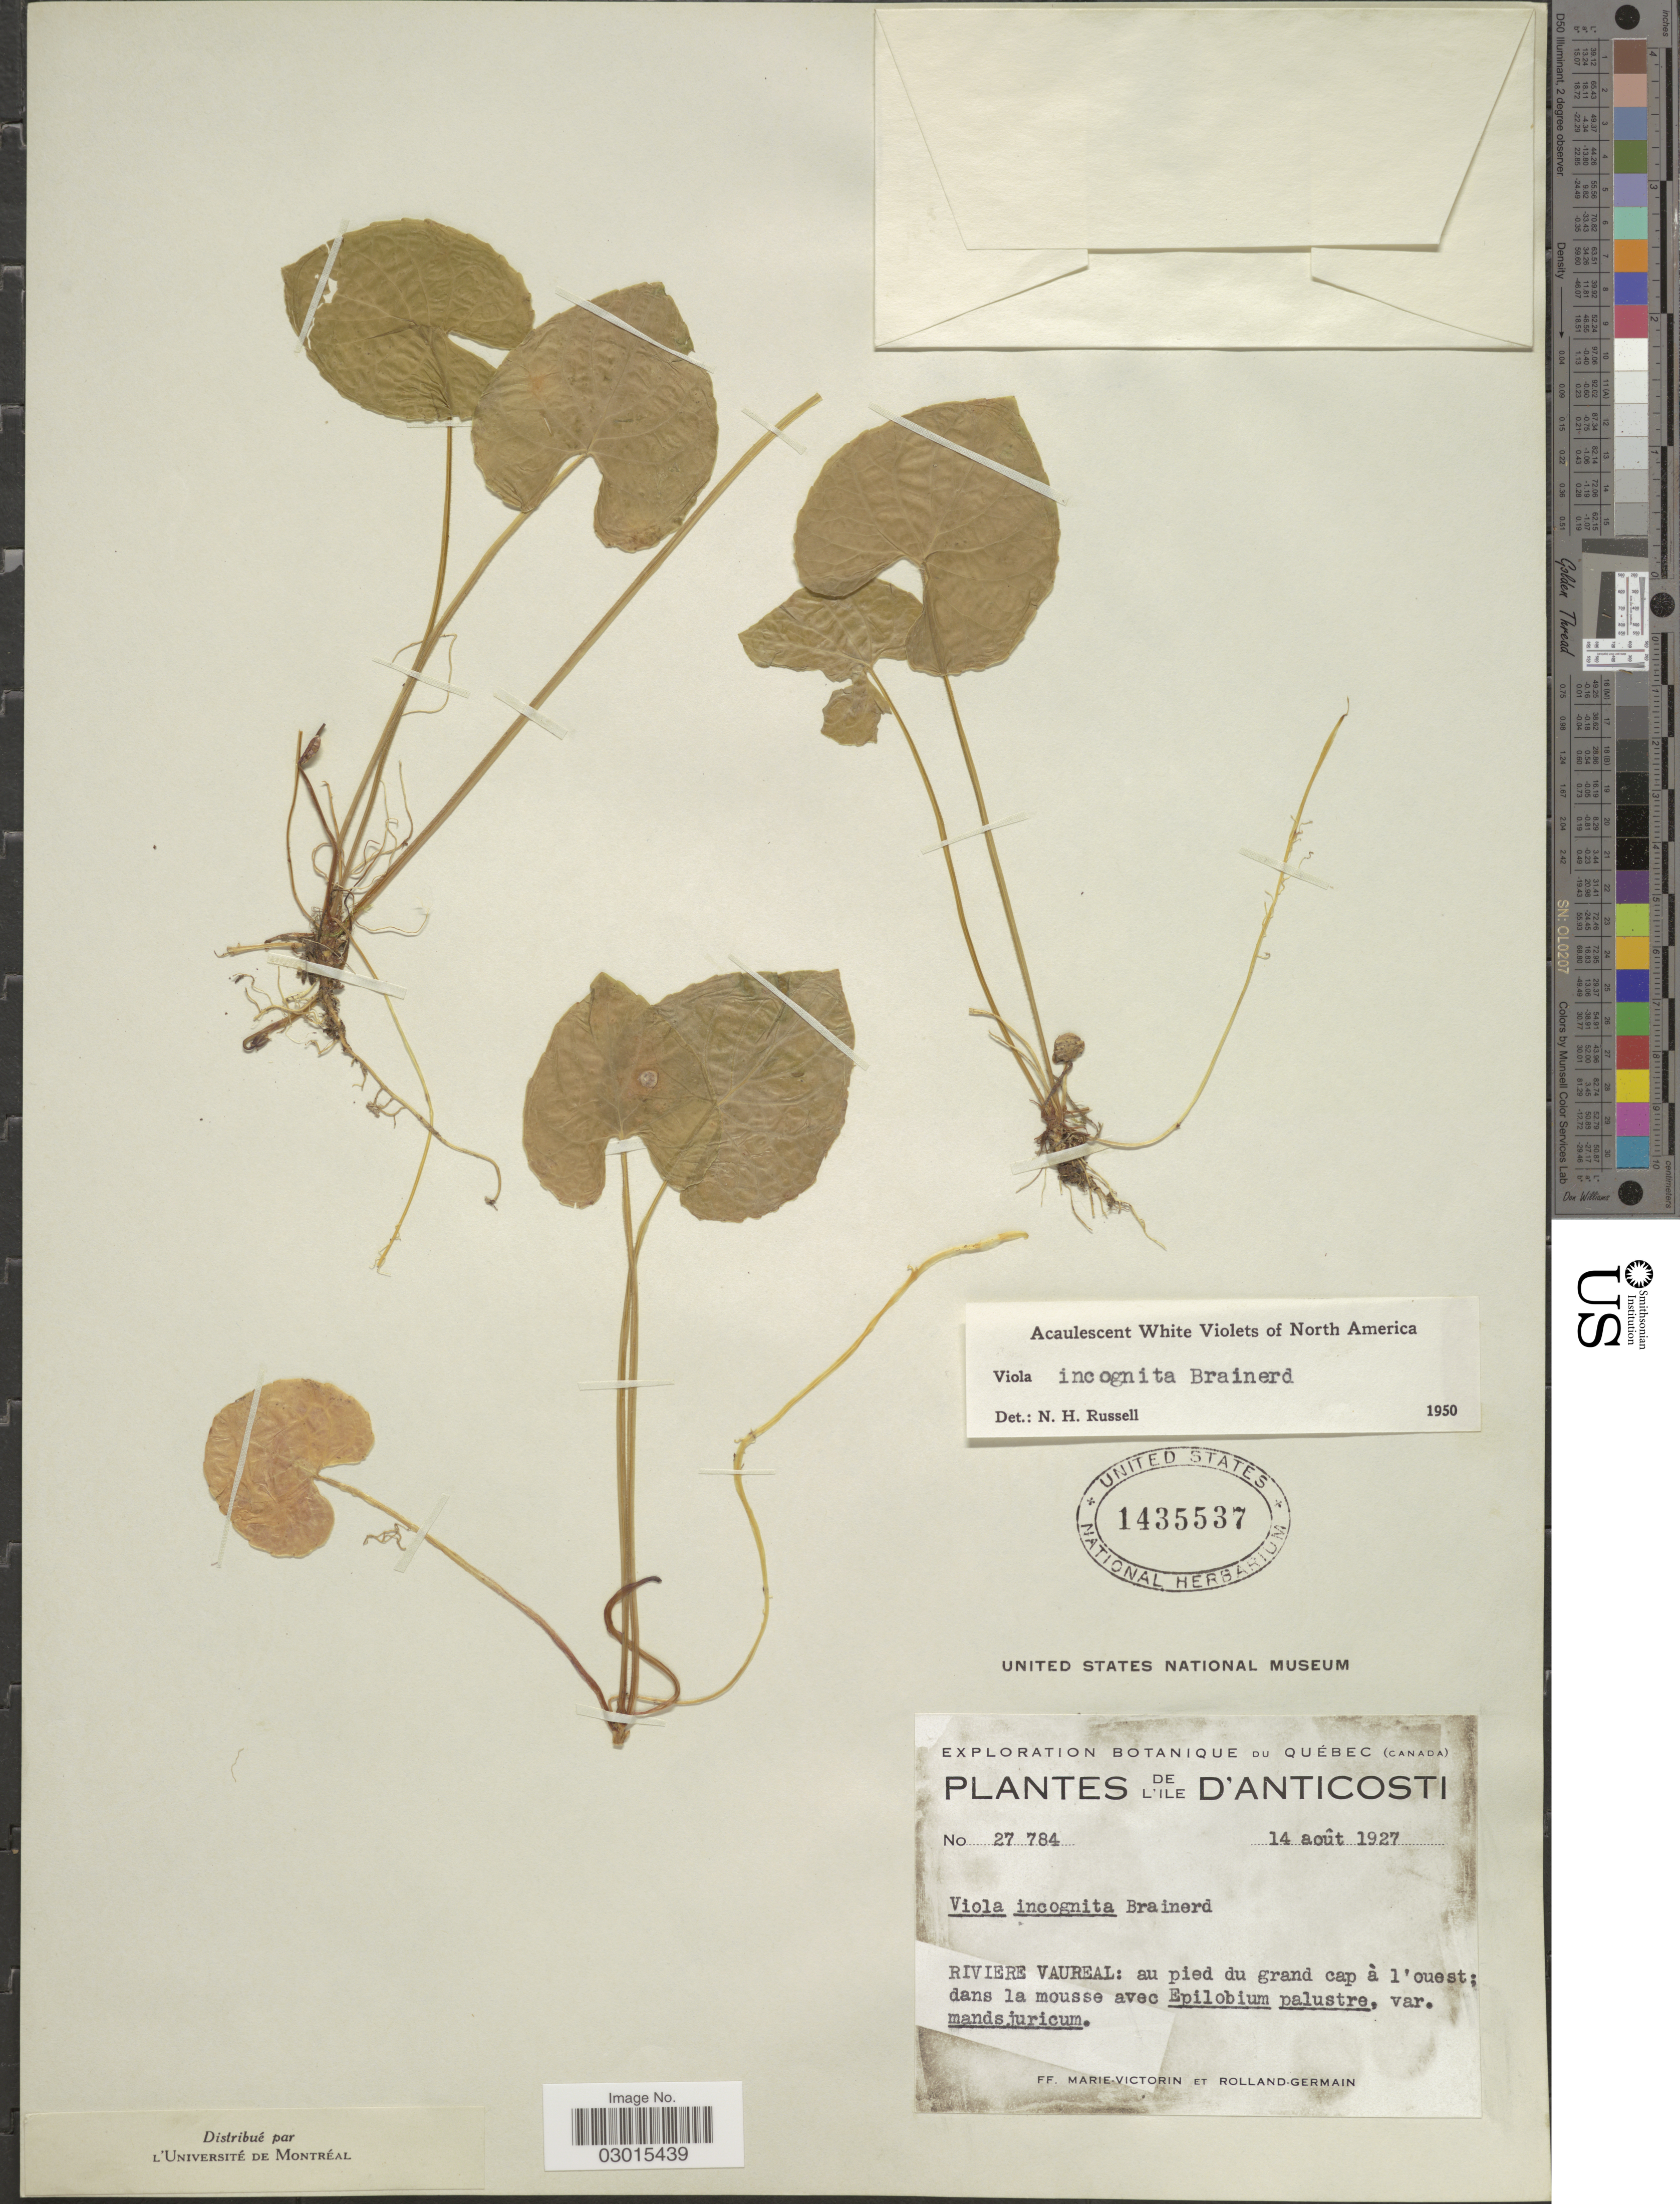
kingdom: Plantae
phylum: Tracheophyta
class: Magnoliopsida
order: Malpighiales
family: Violaceae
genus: Viola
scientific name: Viola incognita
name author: Brainerd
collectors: F. Marie-Victorin & Rolland-Germain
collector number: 27784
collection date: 1927-08-14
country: Canada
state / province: Quebec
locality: D'Anticosti. Riviere Vaureal: au pied du grand cap à l'ouest.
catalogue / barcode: US 1435537